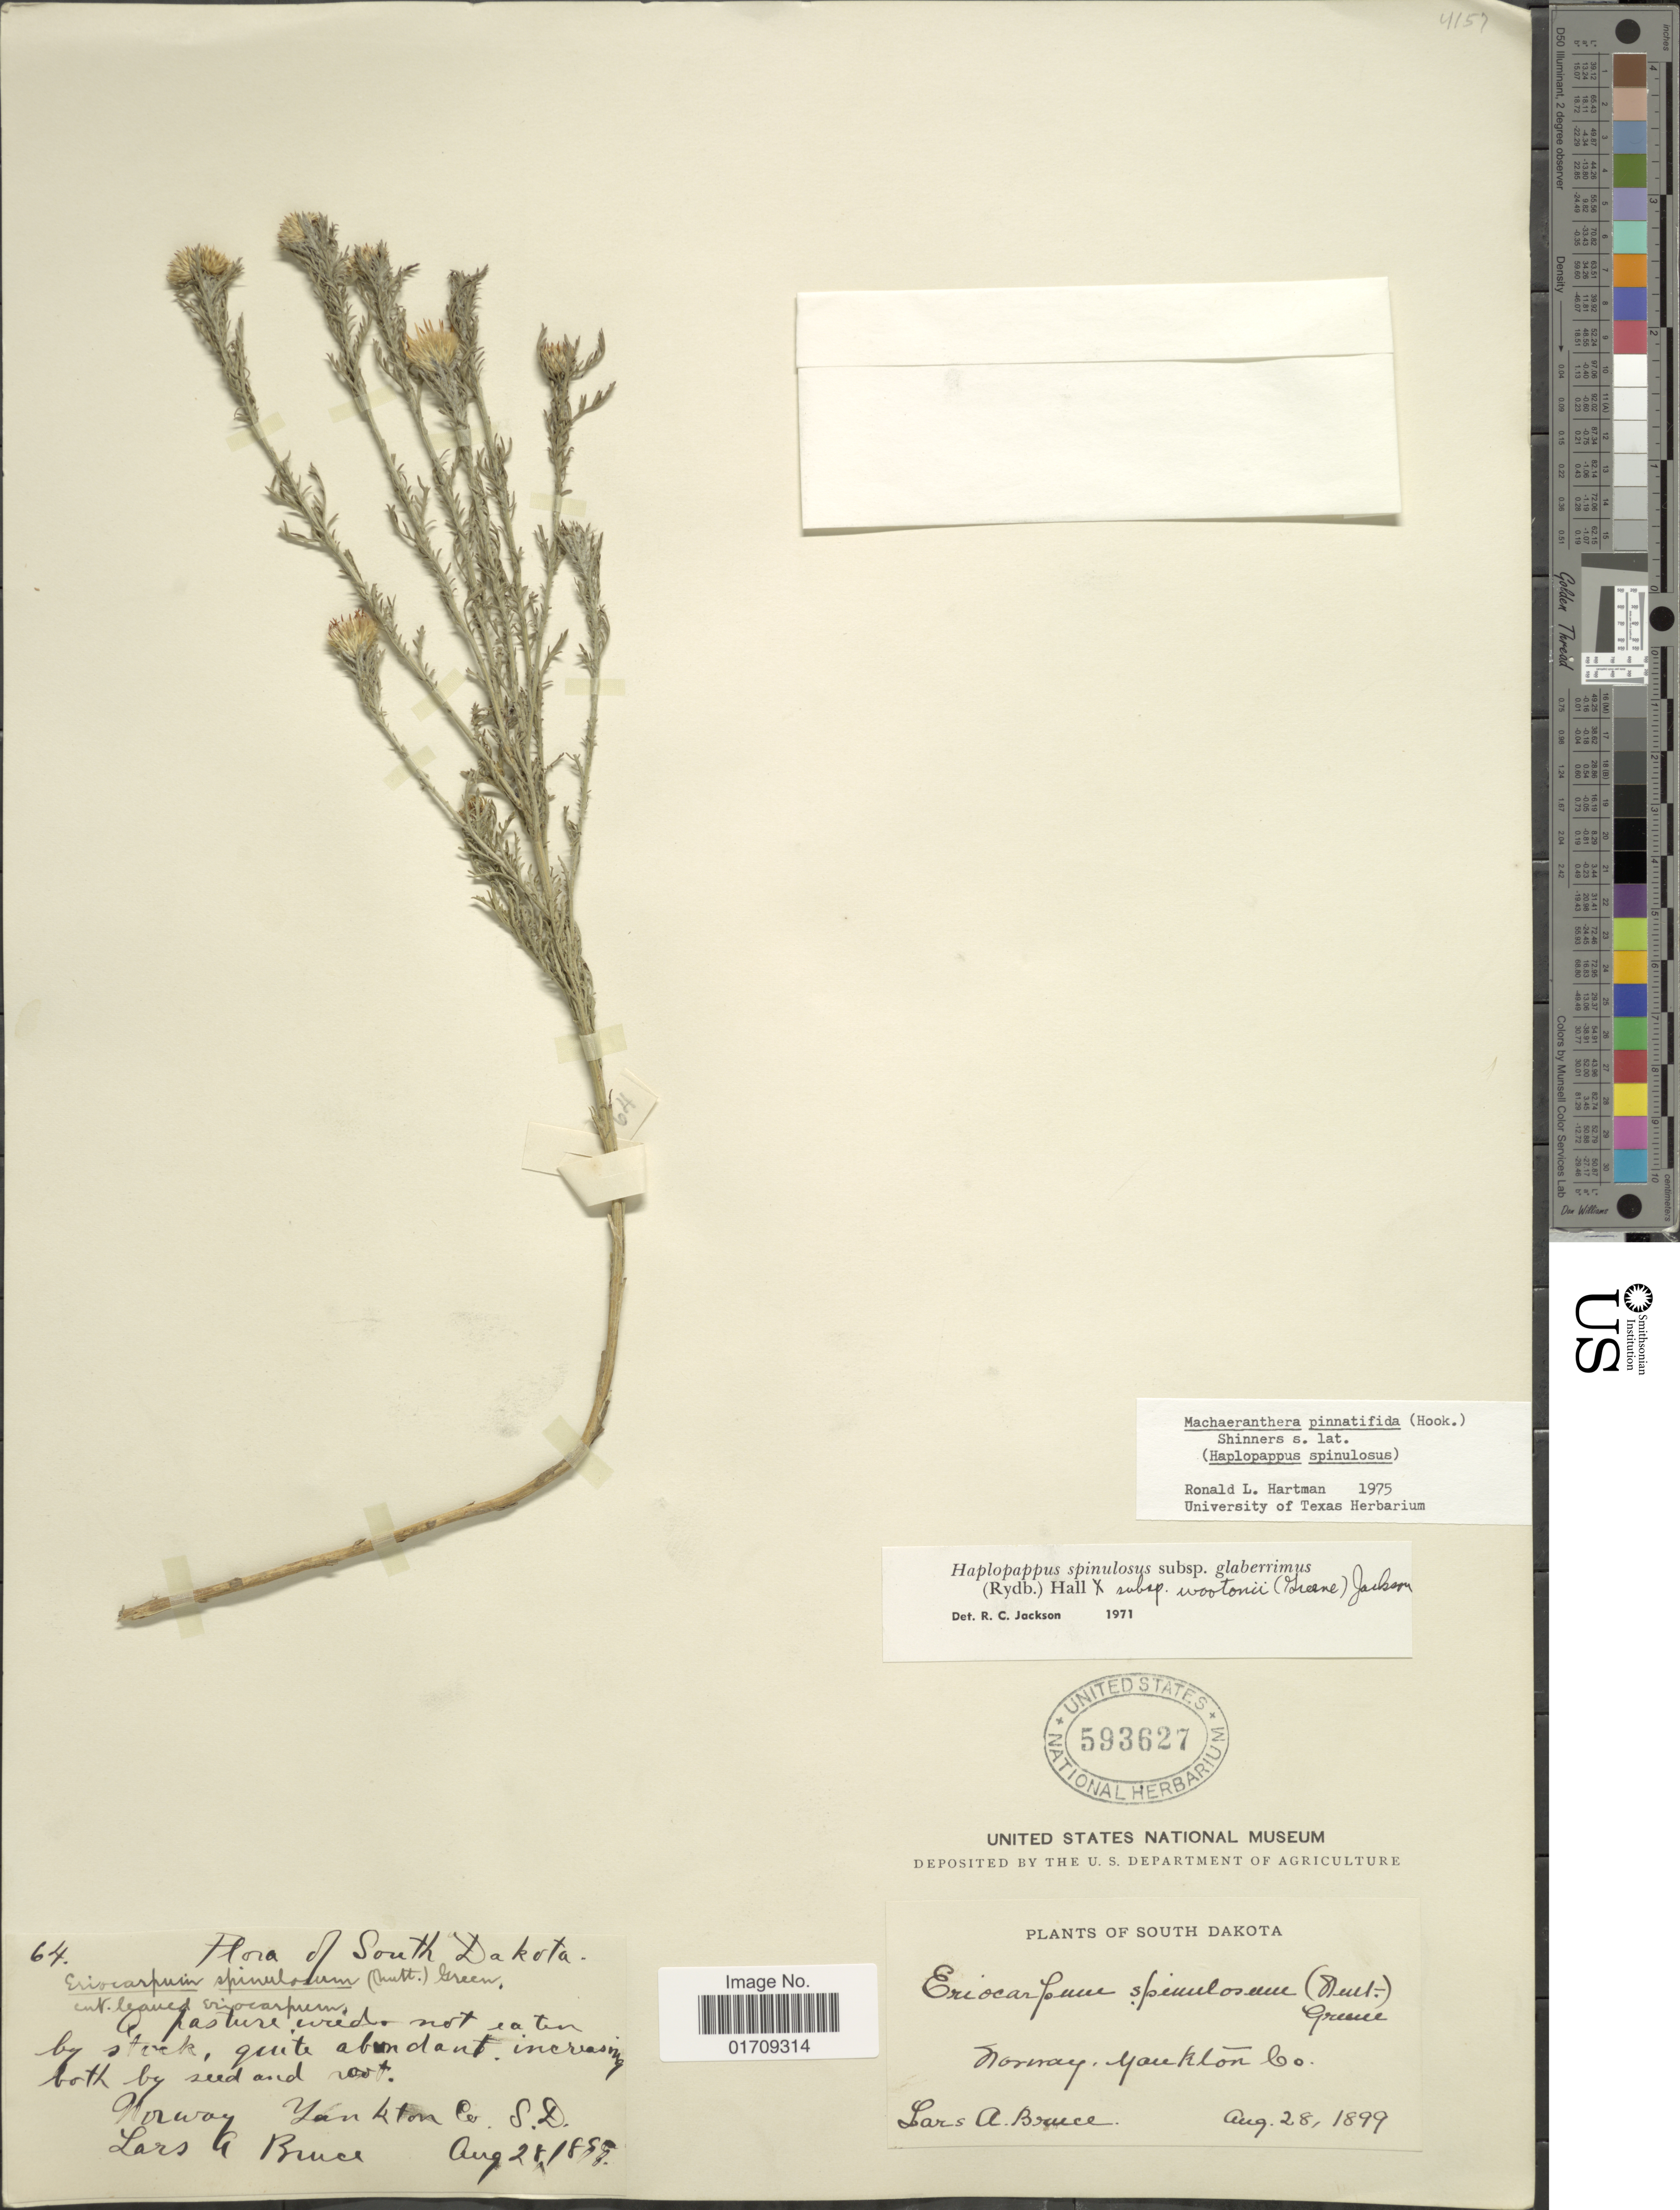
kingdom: Plantae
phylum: Tracheophyta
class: Magnoliopsida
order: Asterales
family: Asteraceae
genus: Machaeranthera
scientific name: Machaeranthera pinnatifida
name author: (Hook.) Shinners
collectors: L. Bruce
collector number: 64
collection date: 1899-08-28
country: United States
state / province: South Dakota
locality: Norway, Yankton Co.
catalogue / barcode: US 593627